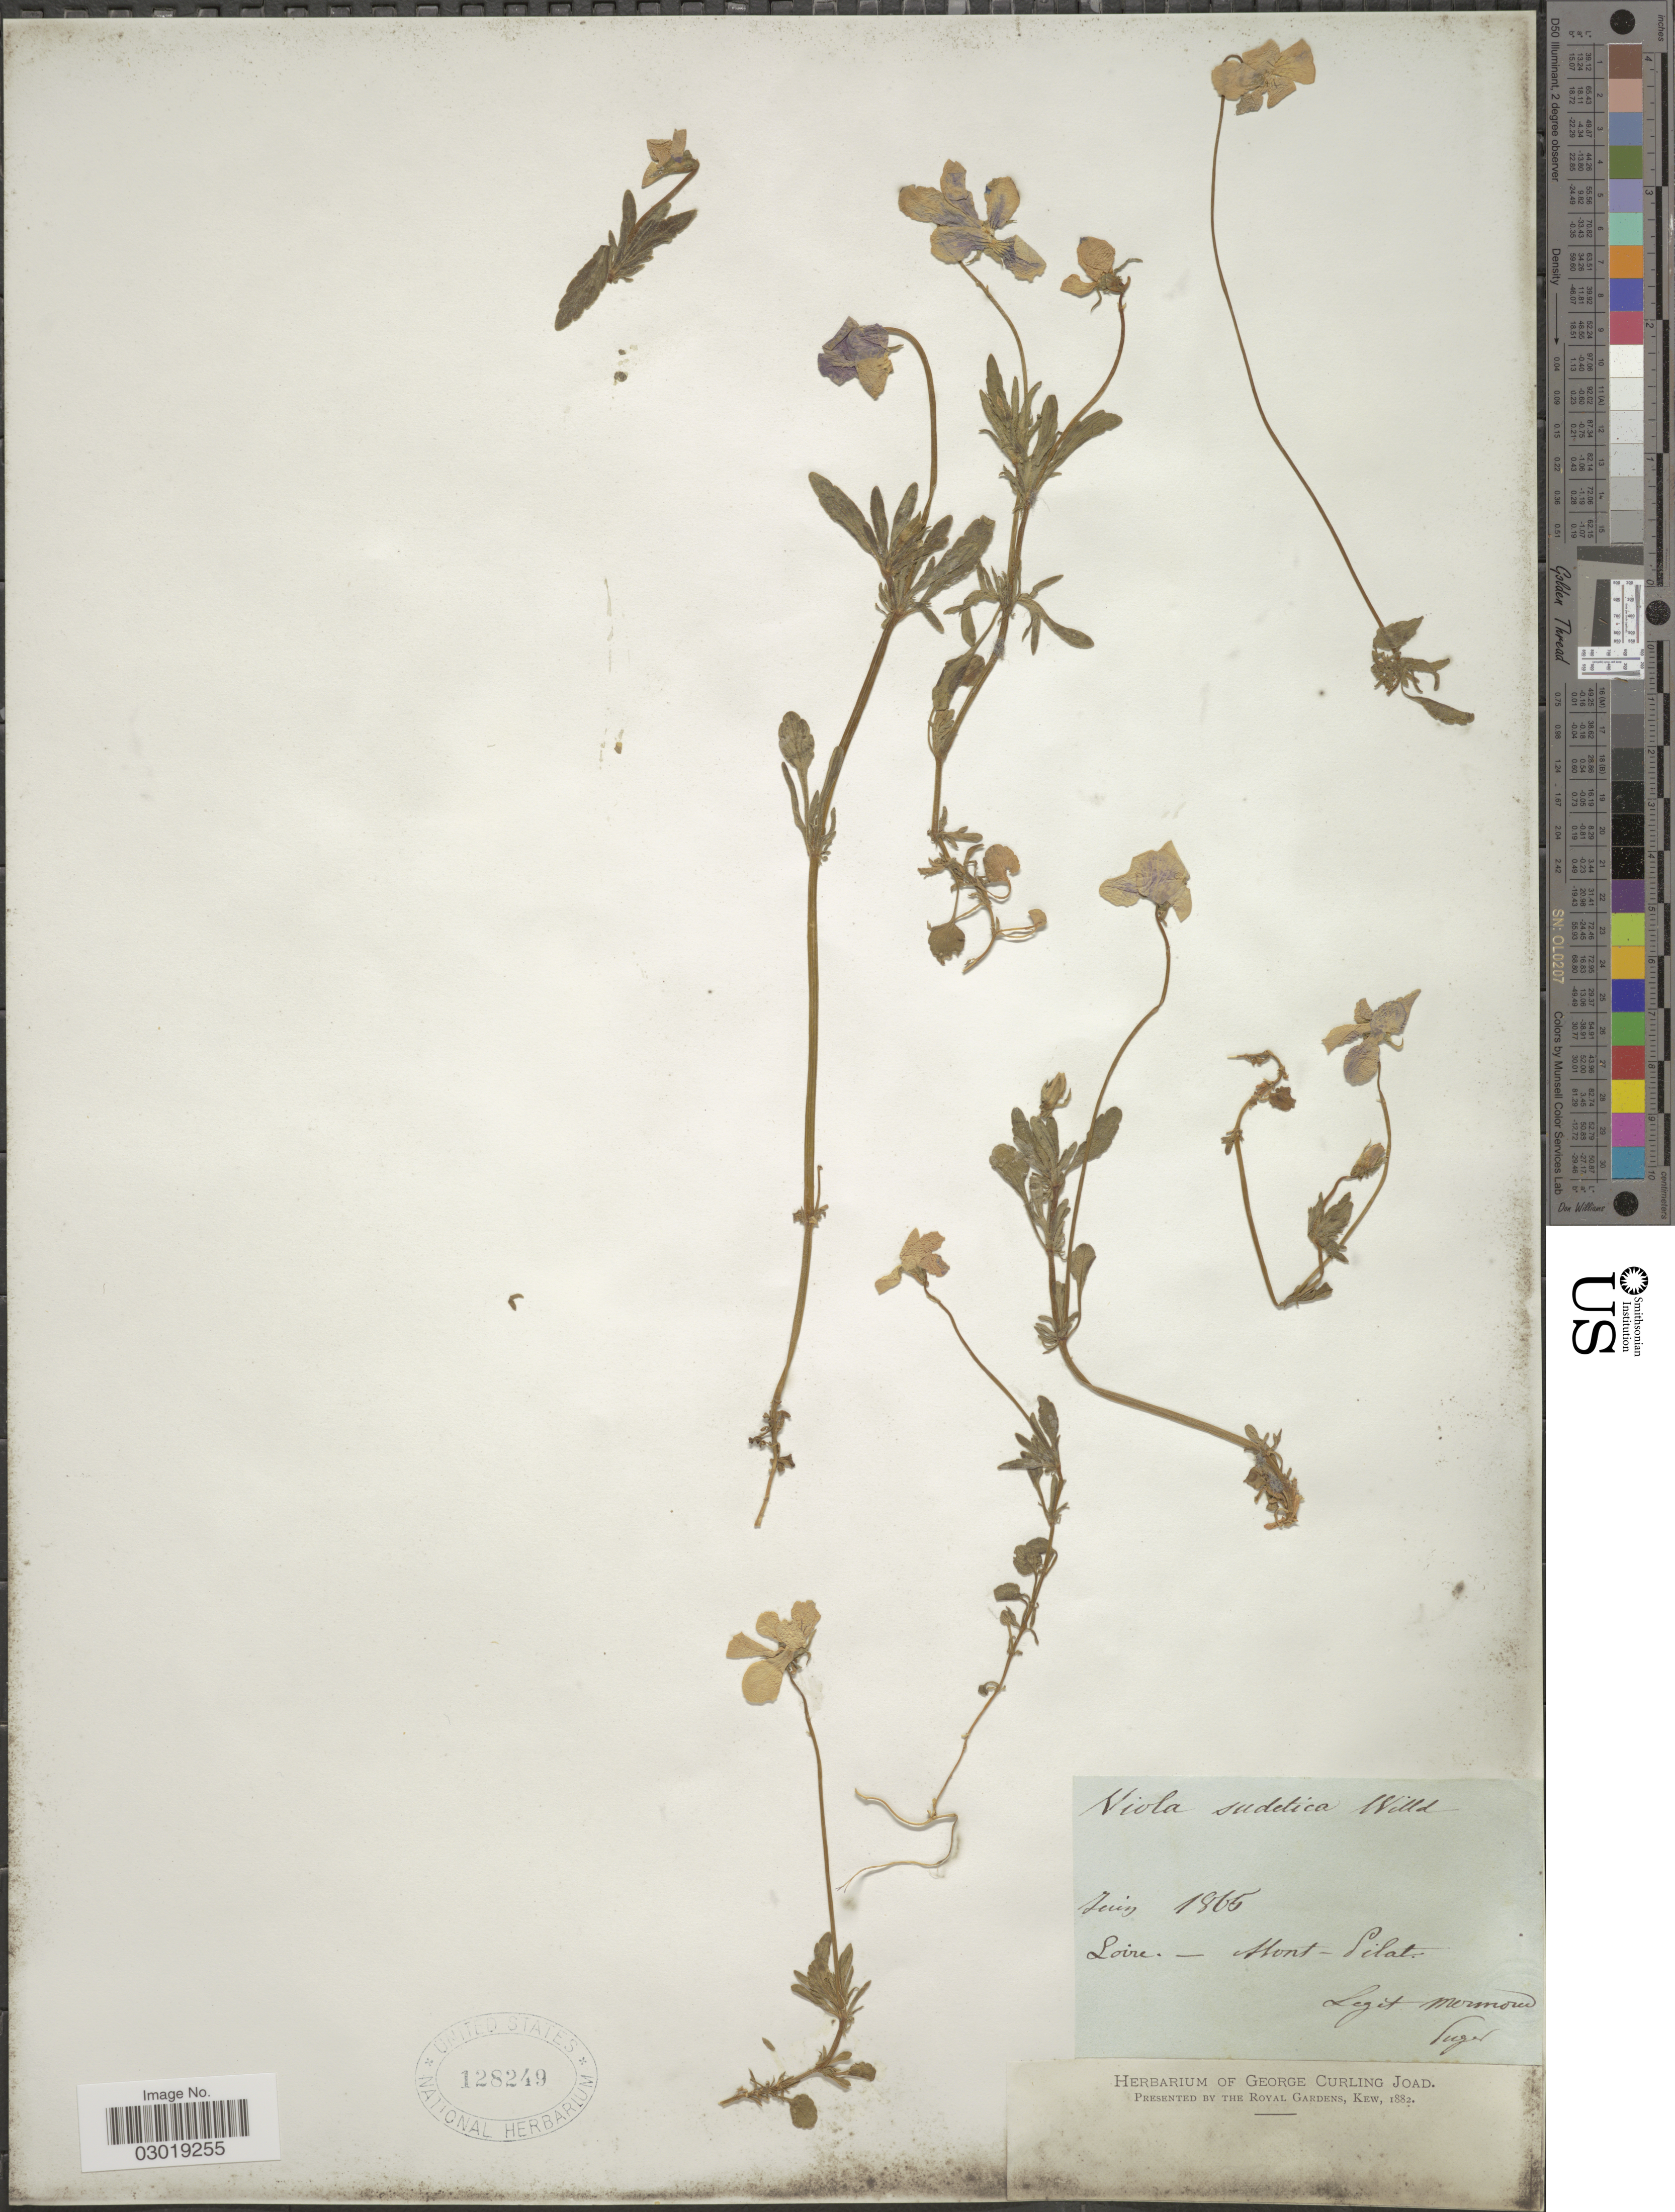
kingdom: Plantae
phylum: Tracheophyta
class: Magnoliopsida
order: Malpighiales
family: Violaceae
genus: Viola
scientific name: Viola sudetica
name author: Willd.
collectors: Mermoa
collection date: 1865-06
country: France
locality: Loire- Mont-Pilat.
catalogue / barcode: US 128249